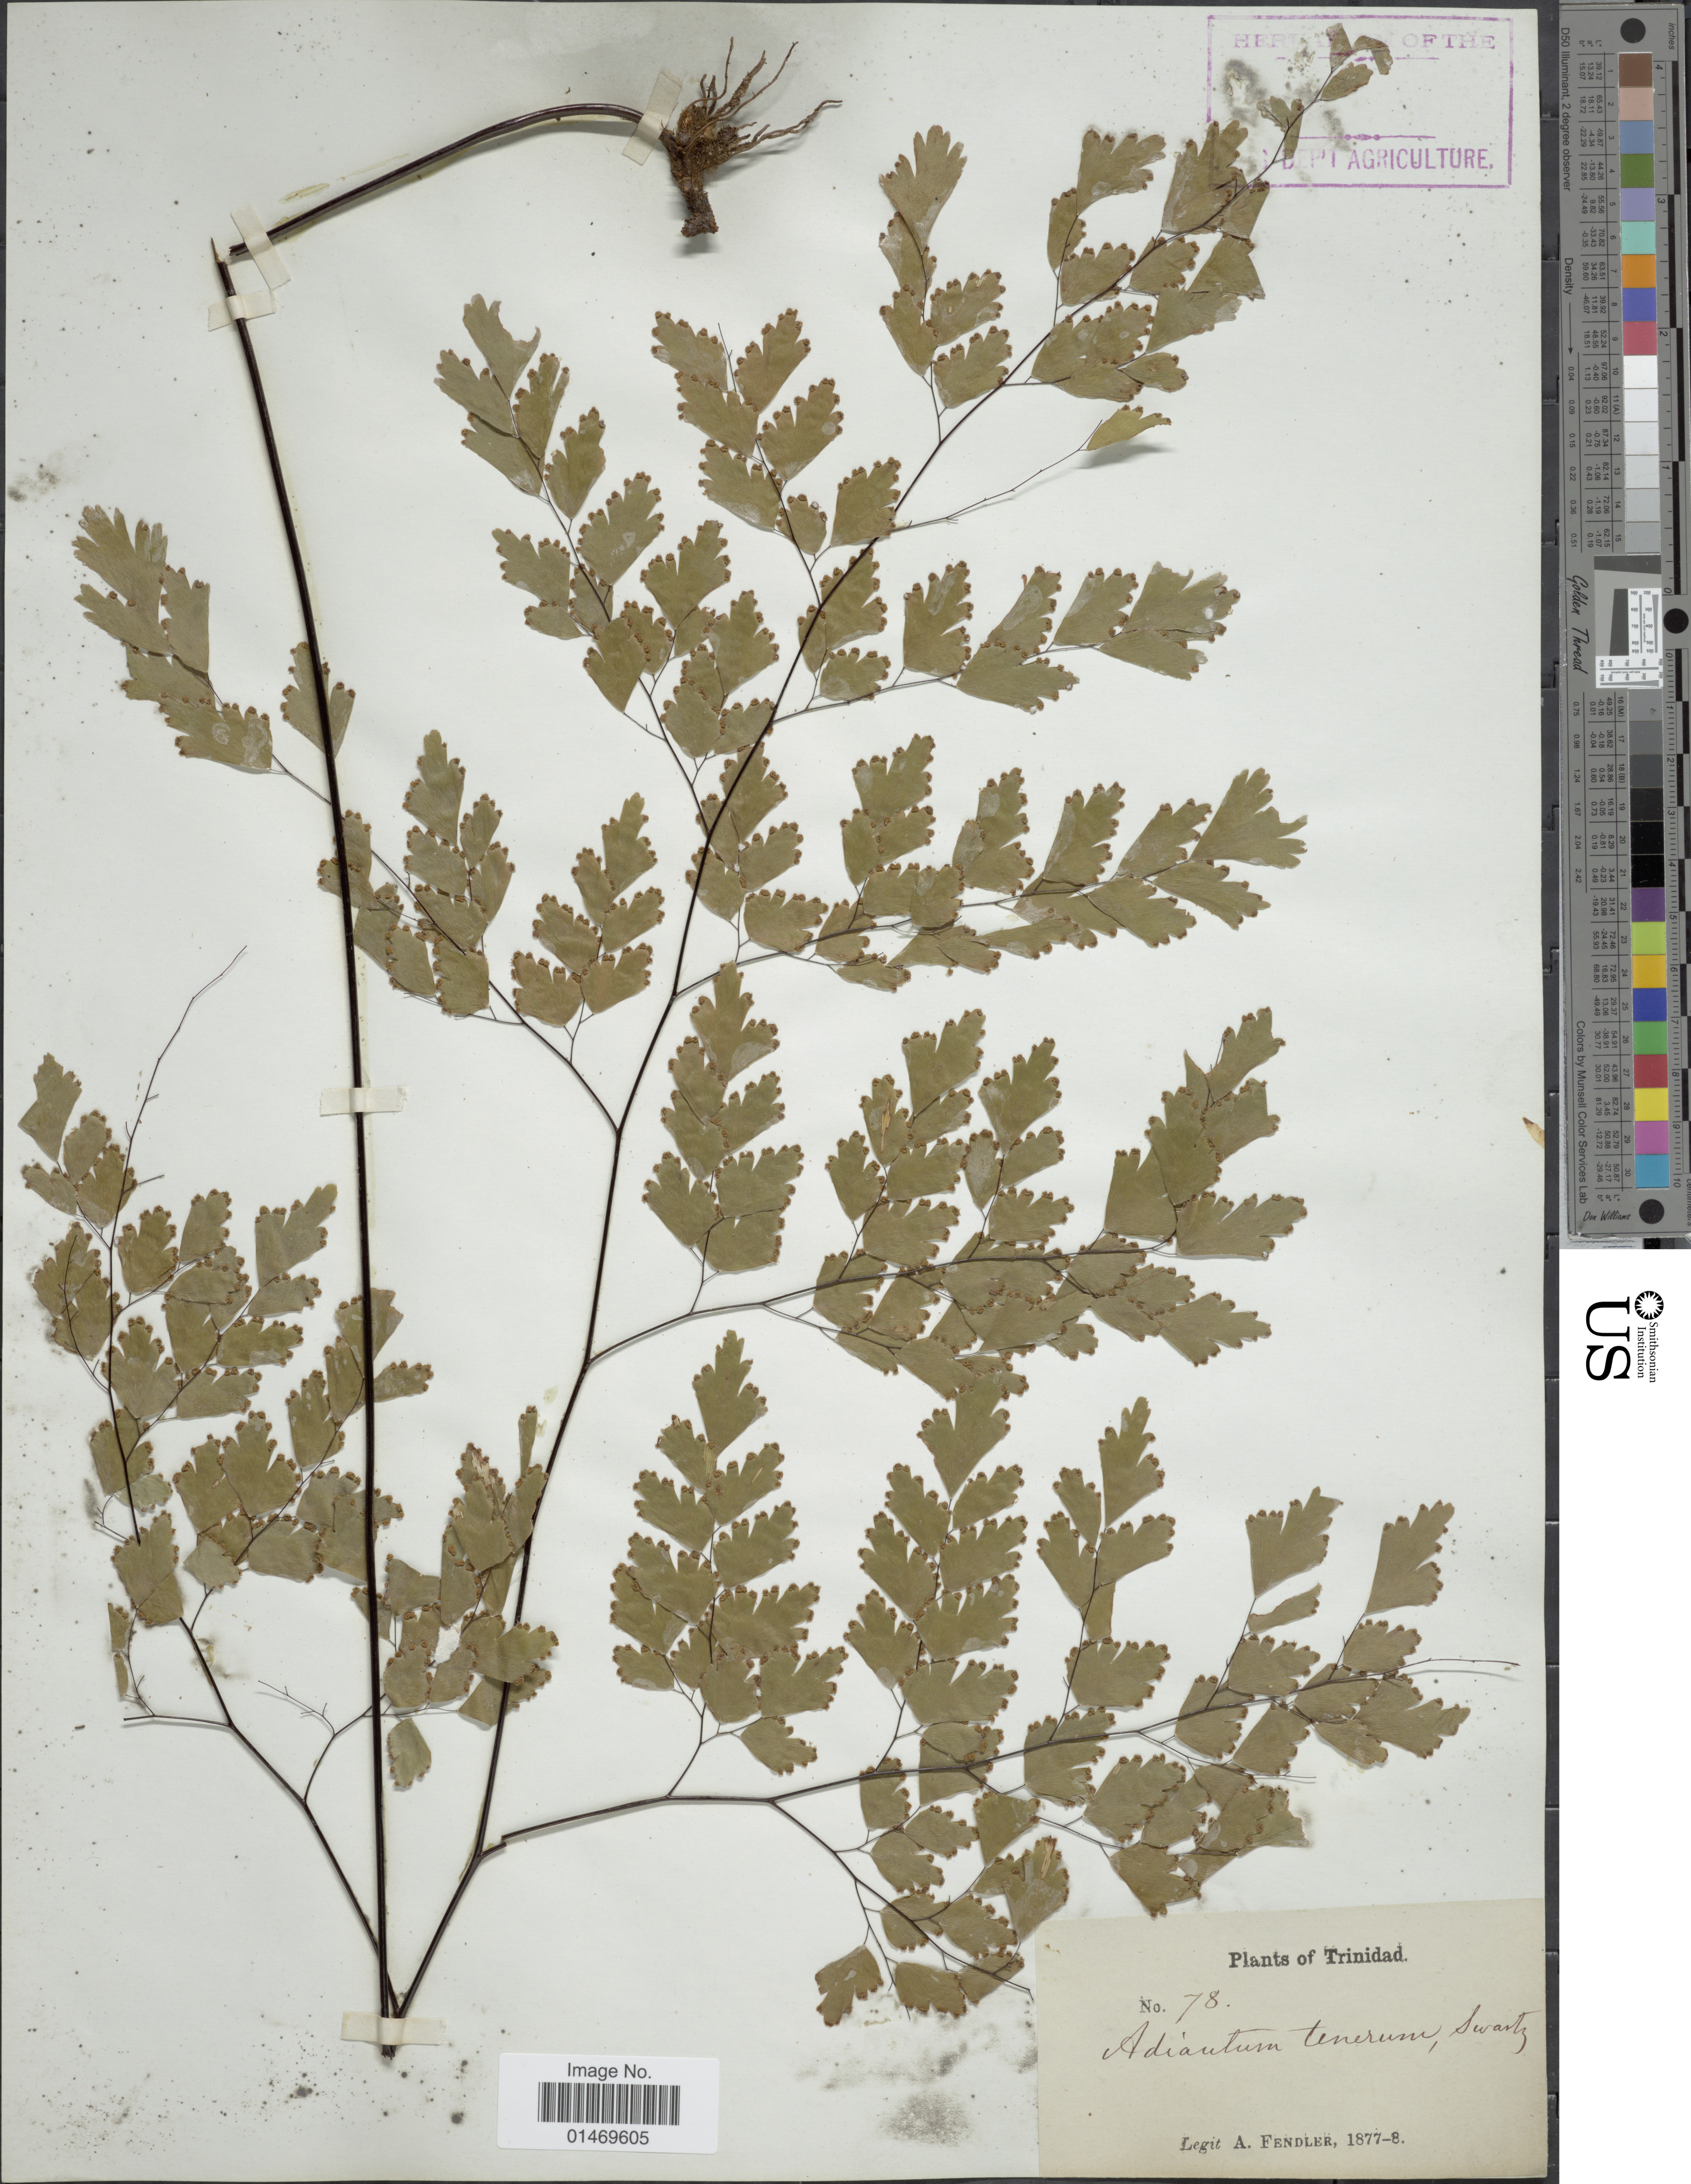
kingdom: Plantae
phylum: Tracheophyta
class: Polypodiopsida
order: Polypodiales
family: Pteridaceae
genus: Adiantum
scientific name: Adiantum tenerum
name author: Sw.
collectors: A. Fendler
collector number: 78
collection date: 1877/1888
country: Trinidad and Tobago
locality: Plants of Trinidad